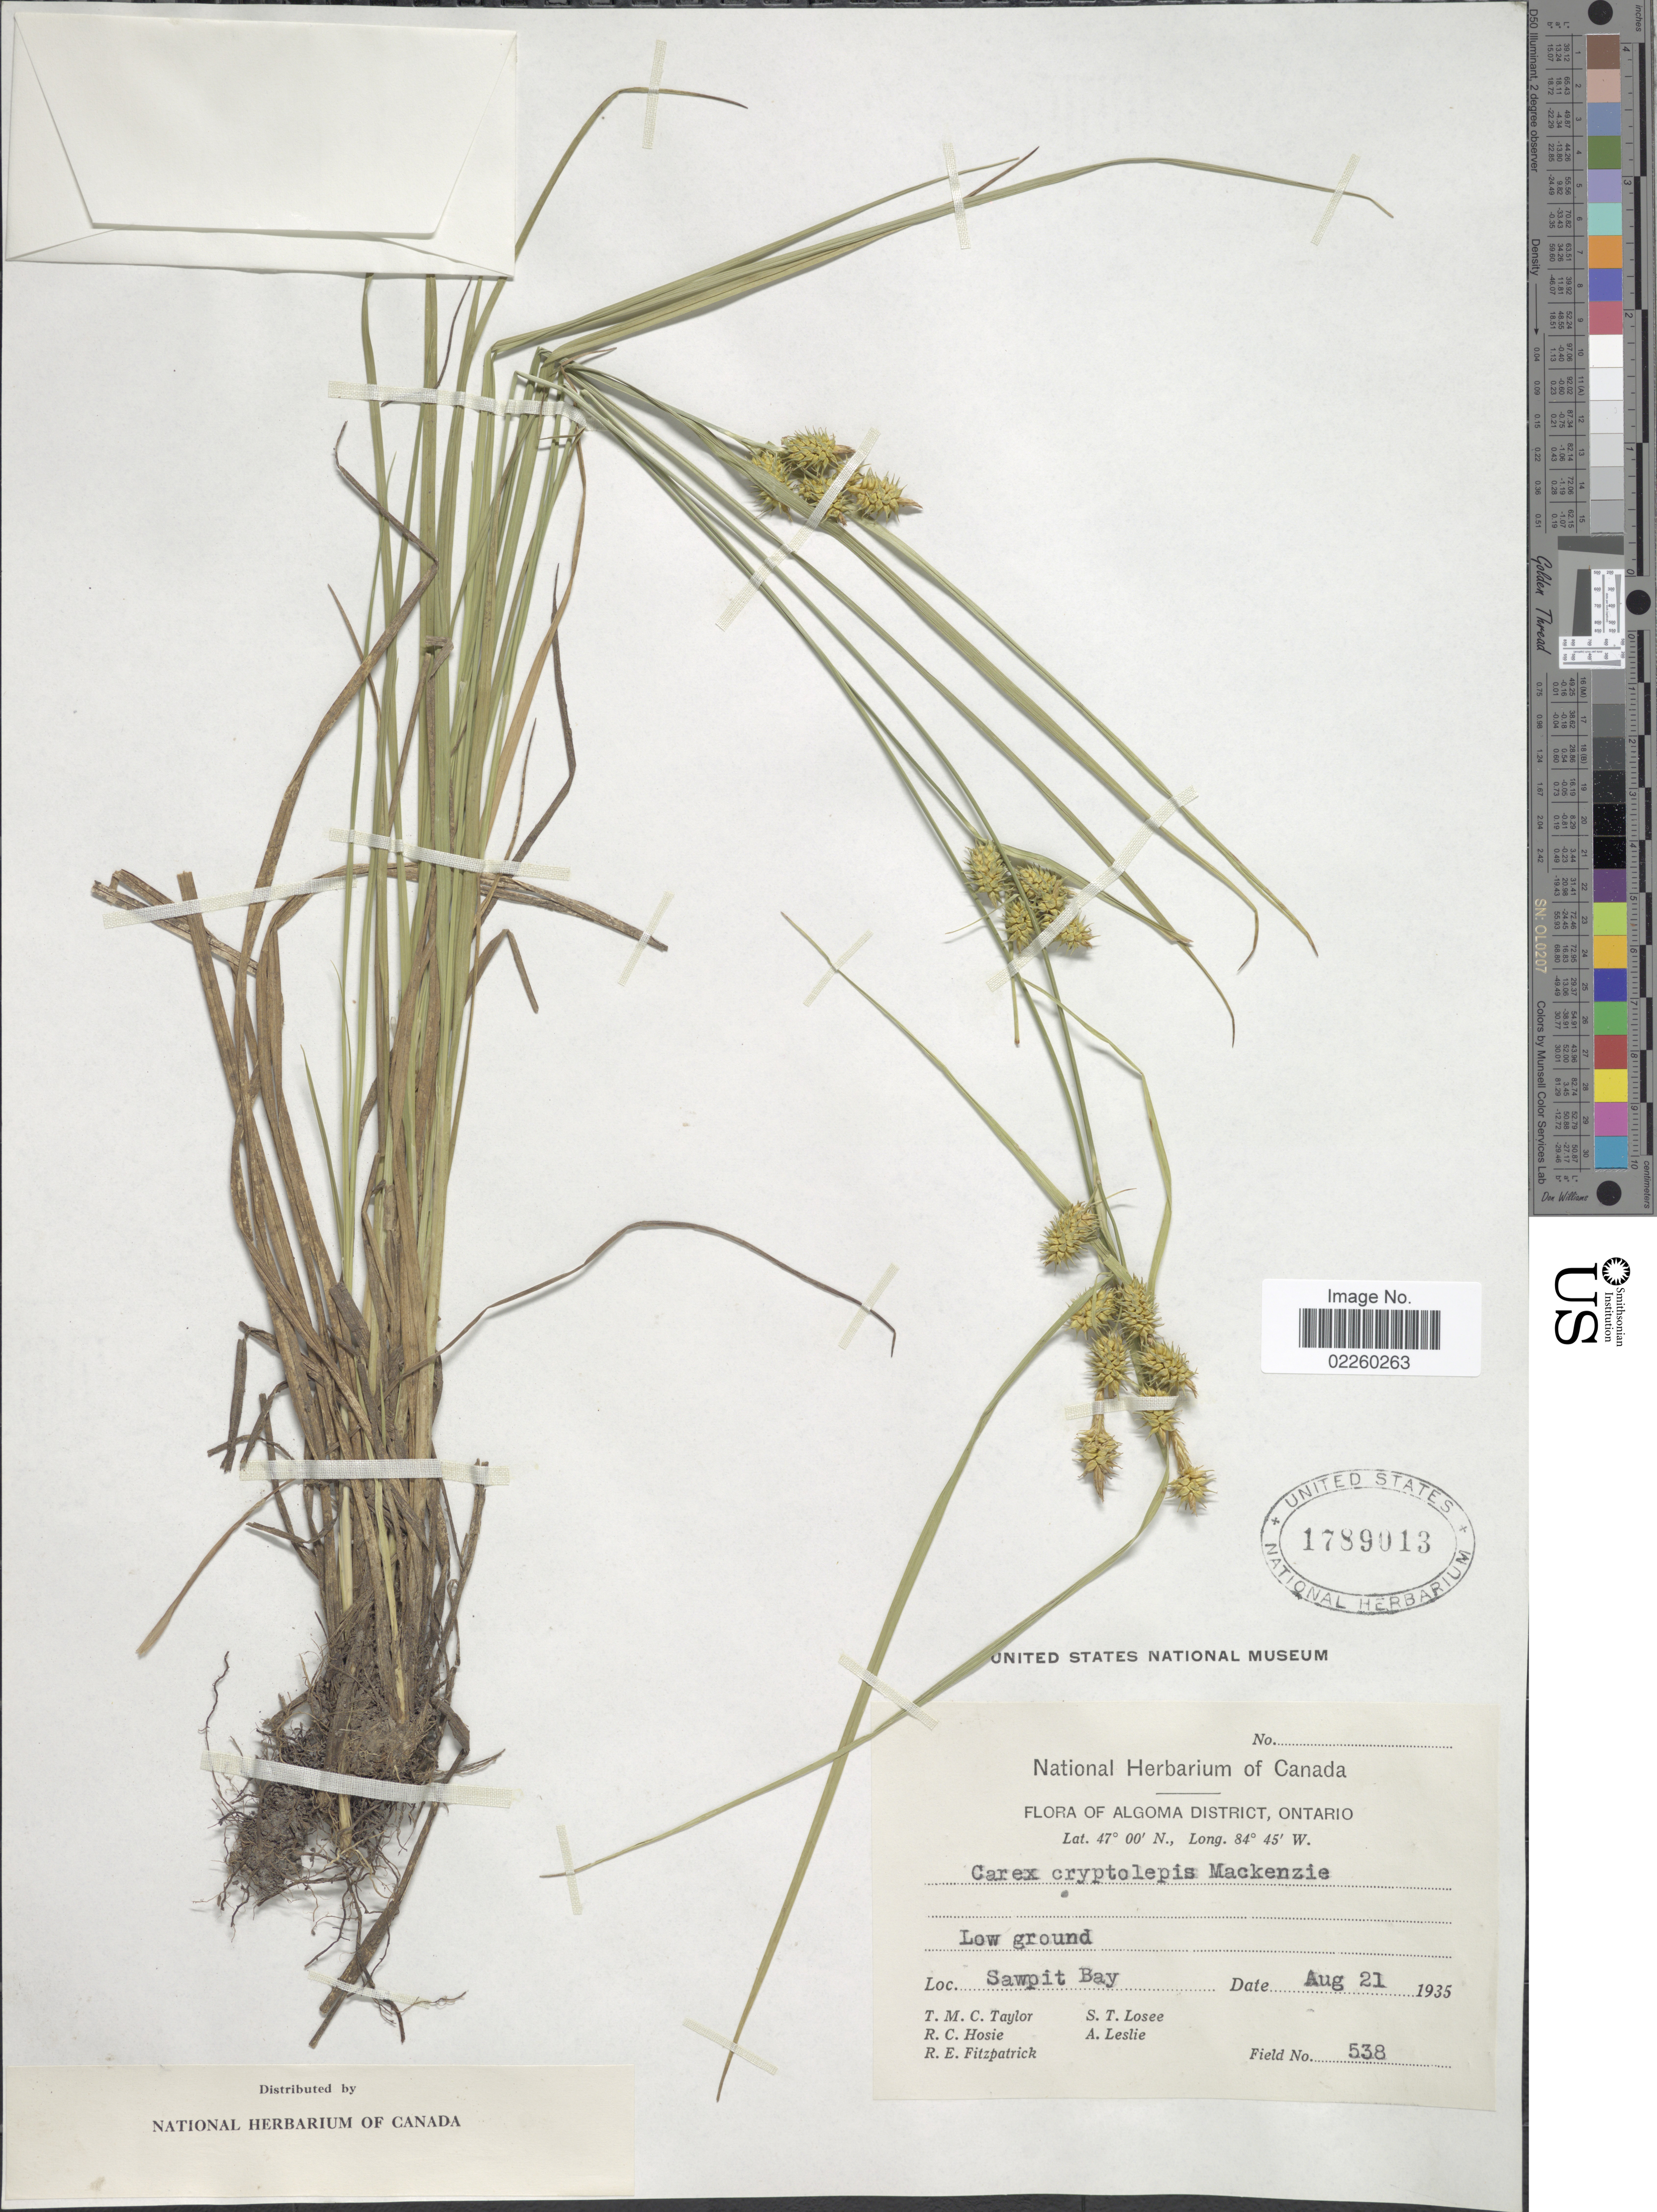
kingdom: Plantae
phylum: Tracheophyta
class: Liliopsida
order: Poales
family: Cyperaceae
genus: Carex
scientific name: Carex cryptolepis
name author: Mack.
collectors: T. M. C. Taylor, R. Hosie, R. Fitzpatrick, S. Losee & A. Leslie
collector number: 538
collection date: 1935-08-21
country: Canada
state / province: Ontario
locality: Algoma District, Sawpit Bay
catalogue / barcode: US 1789013